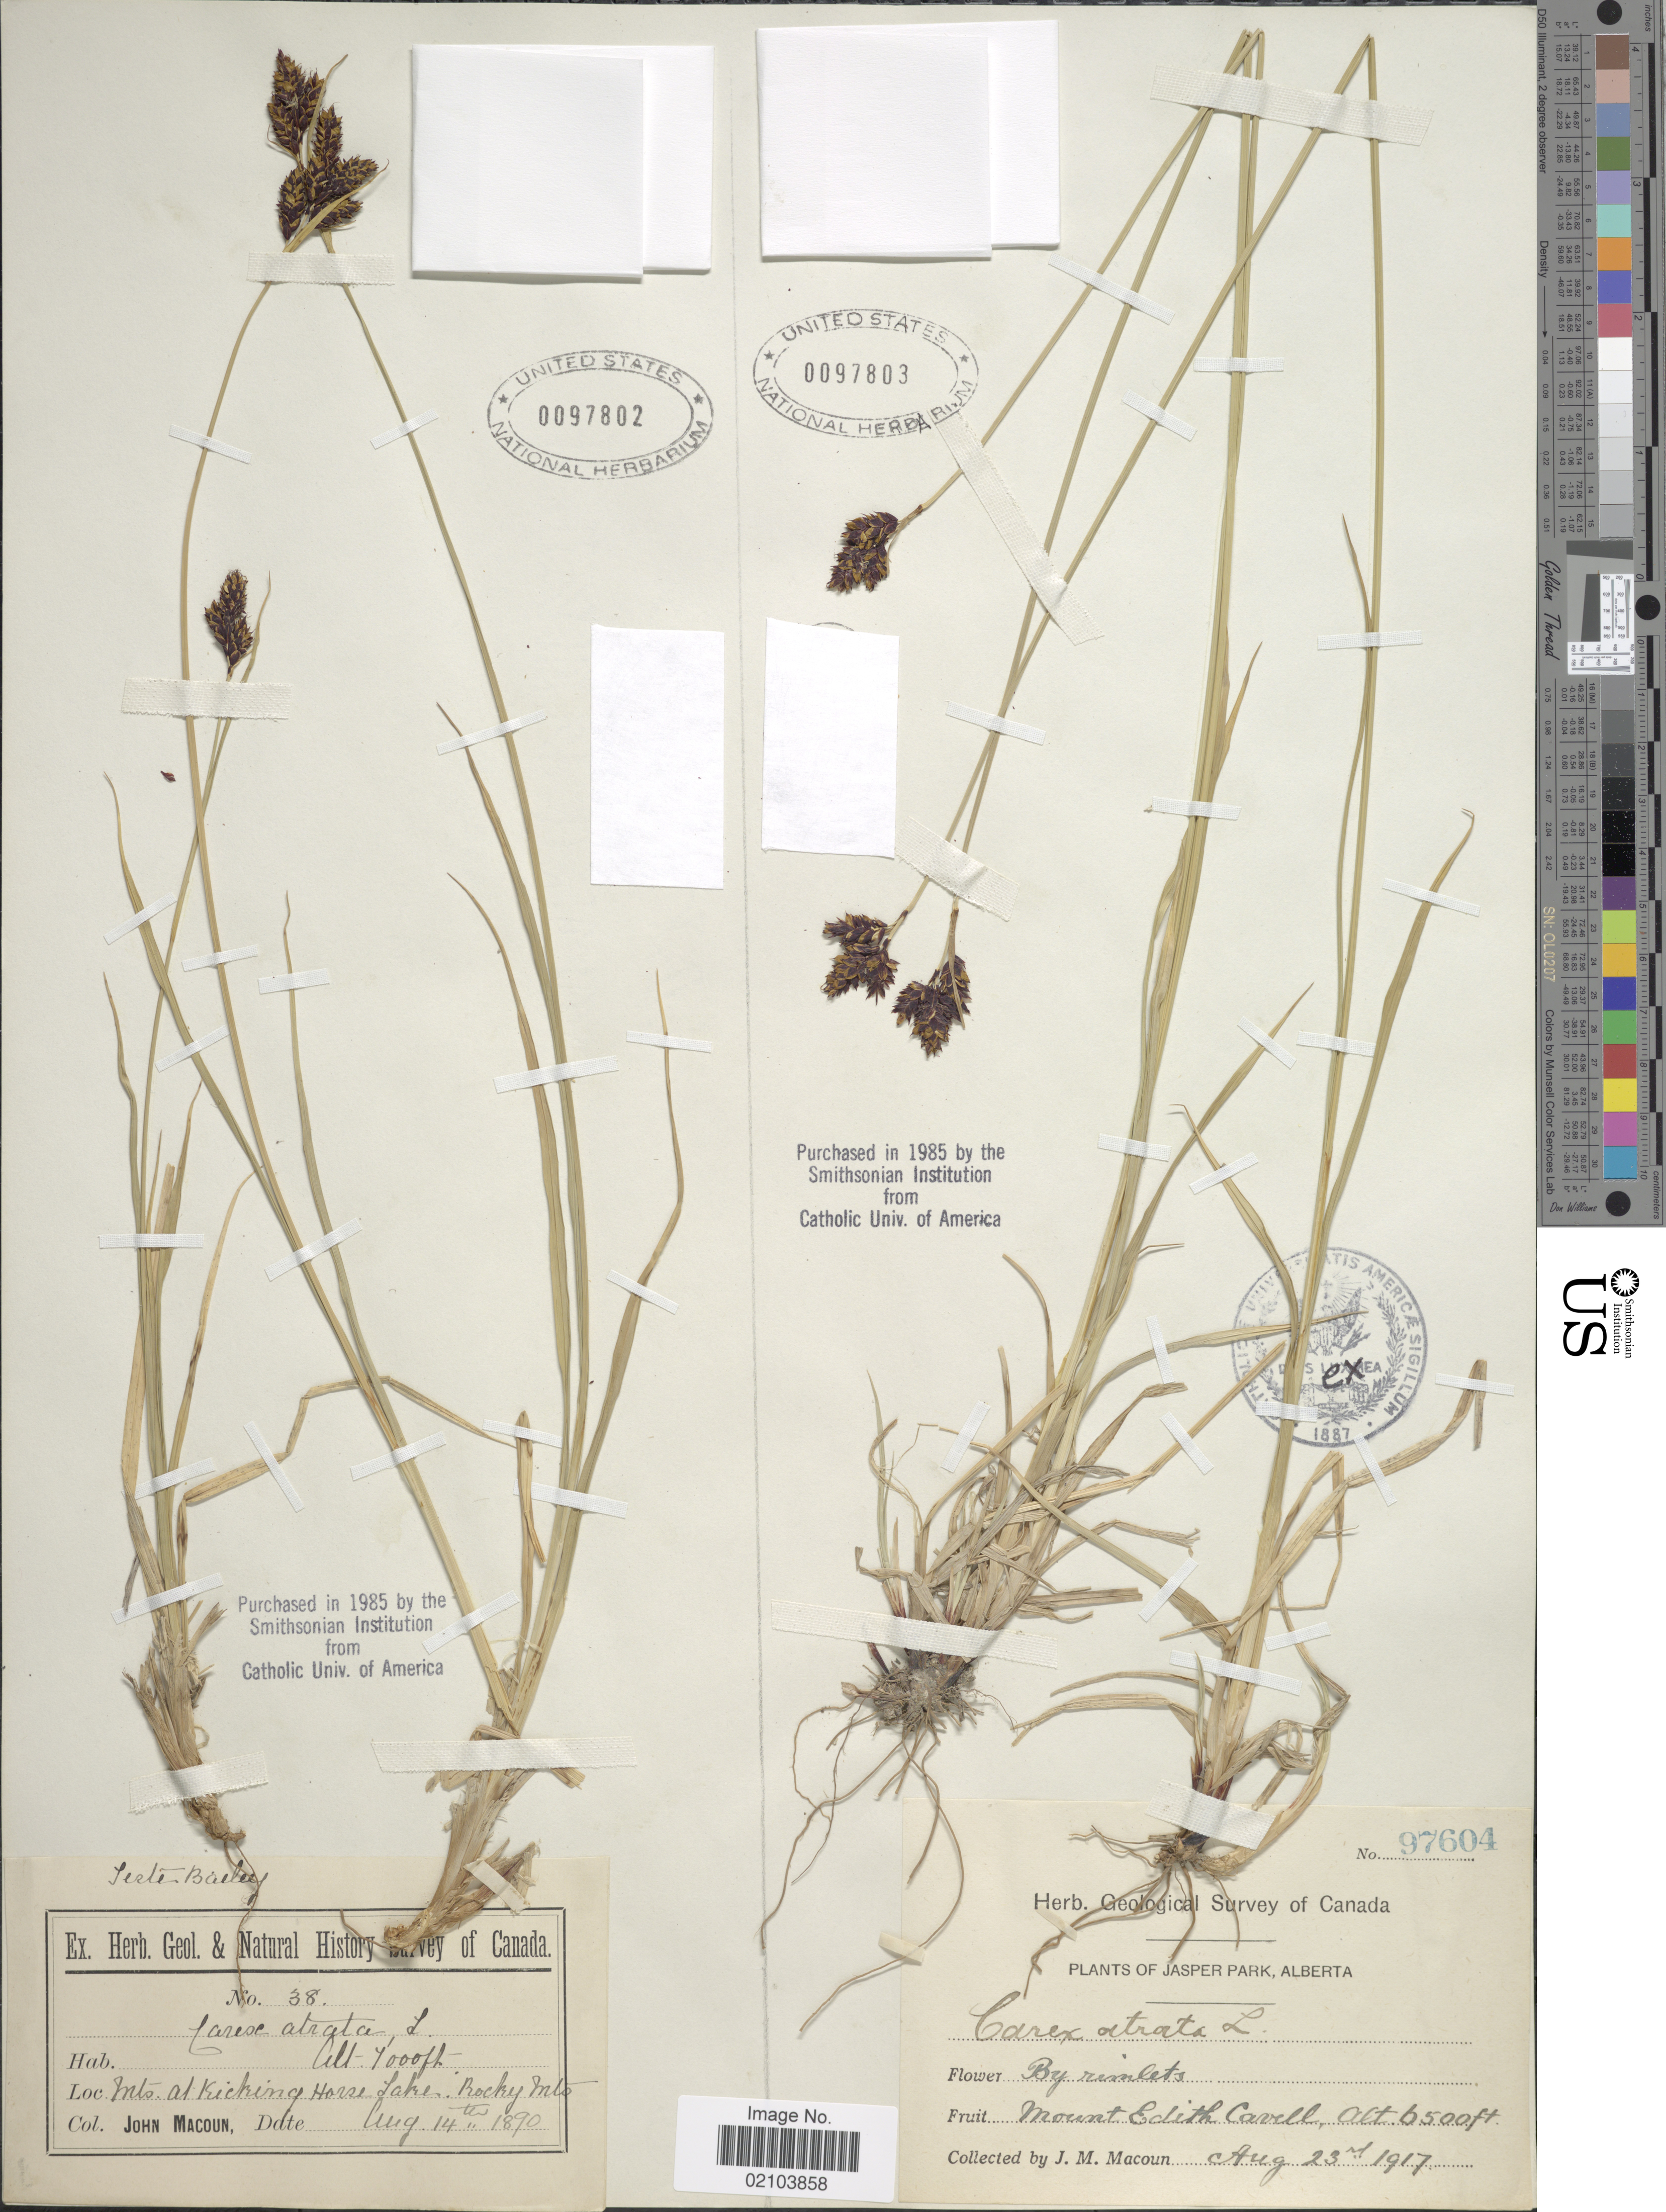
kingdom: Plantae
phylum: Tracheophyta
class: Liliopsida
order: Poales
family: Cyperaceae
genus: Carex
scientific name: Carex atrata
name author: L.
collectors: J. M. Macoun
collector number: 97604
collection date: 1917-08-23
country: Canada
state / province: Alberta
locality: Jasper Park. Mount Edith Cavell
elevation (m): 1981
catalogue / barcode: US 97803-2